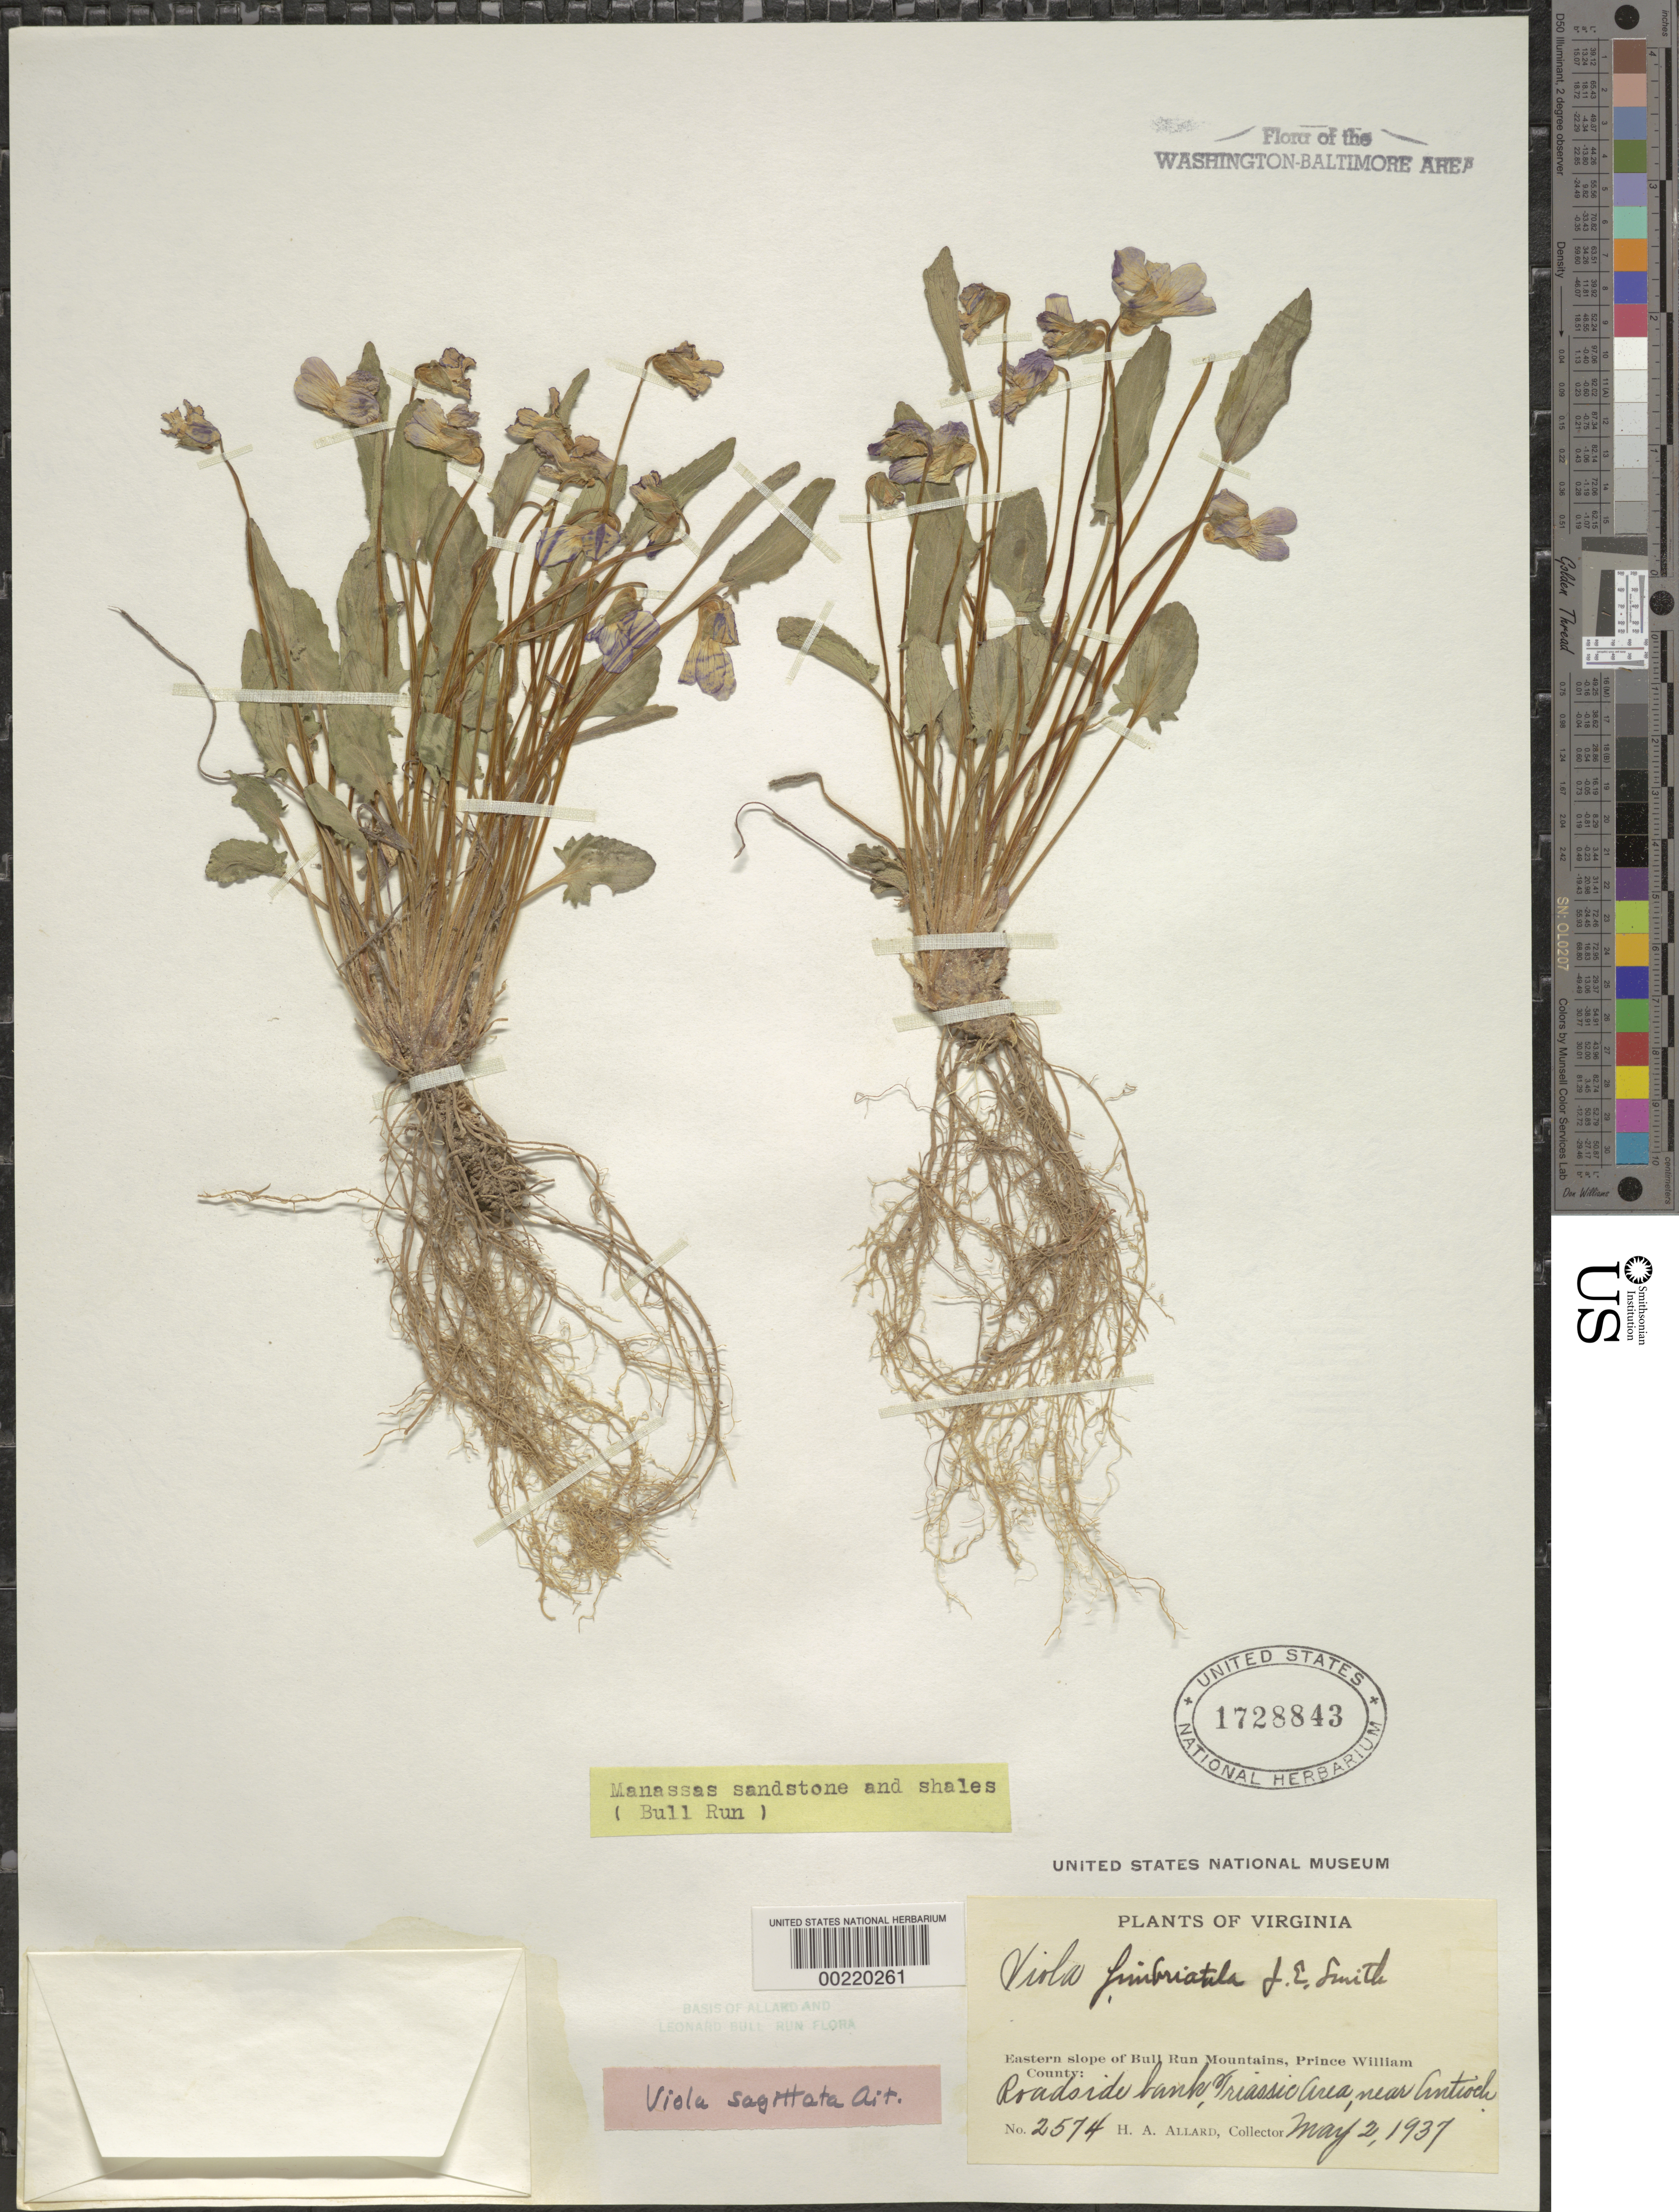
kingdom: Plantae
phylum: Tracheophyta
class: Magnoliopsida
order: Malpighiales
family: Violaceae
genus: Viola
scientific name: Viola sagittata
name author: Aiton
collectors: H. A. Allard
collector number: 2574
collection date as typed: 02 May 1937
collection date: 1937-05-02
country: United States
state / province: Virginia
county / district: Prince William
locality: Antioch vicinity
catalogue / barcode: US 1728843